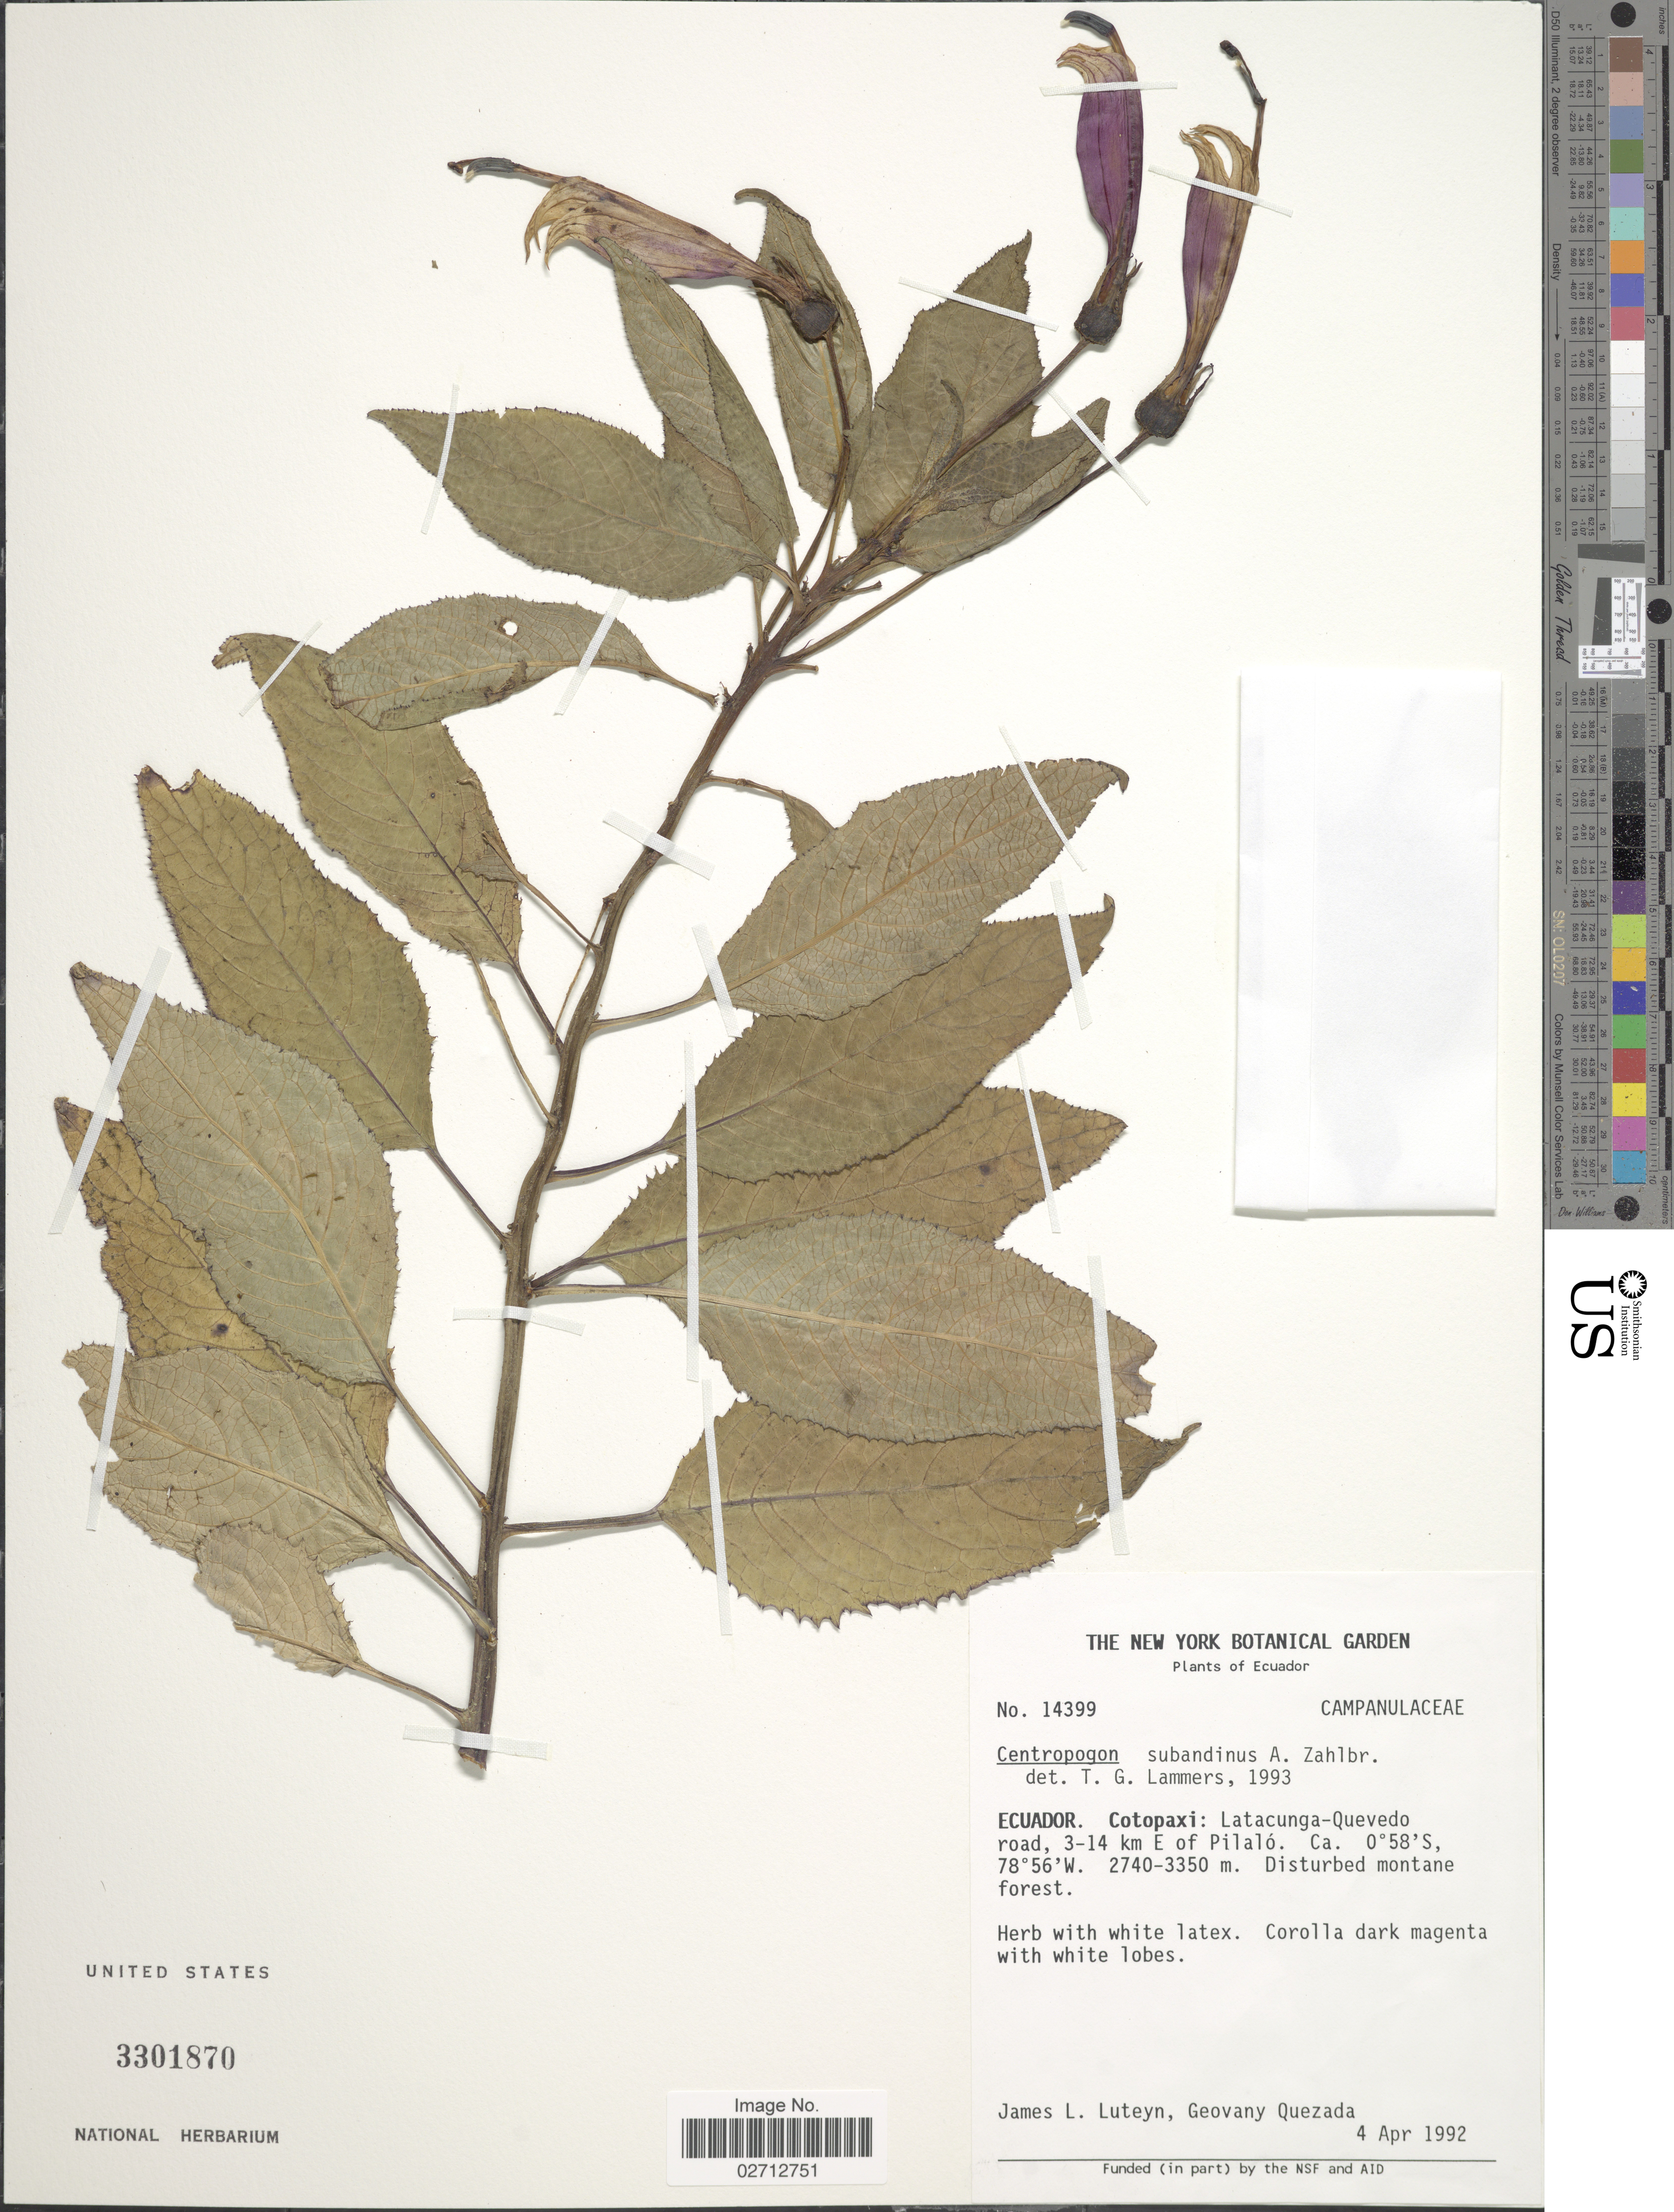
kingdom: Plantae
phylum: Tracheophyta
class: Magnoliopsida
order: Asterales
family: Campanulaceae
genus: Centropogon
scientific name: Centropogon subandinus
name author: Zahlbr.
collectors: J. L. Luteyn & G. Quezada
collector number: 14399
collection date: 1992-04-04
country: Ecuador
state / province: Cotopaxi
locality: Latacunga-Quevedo road, 3-14 km E of Pilalo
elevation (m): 2740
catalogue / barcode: US 3301870